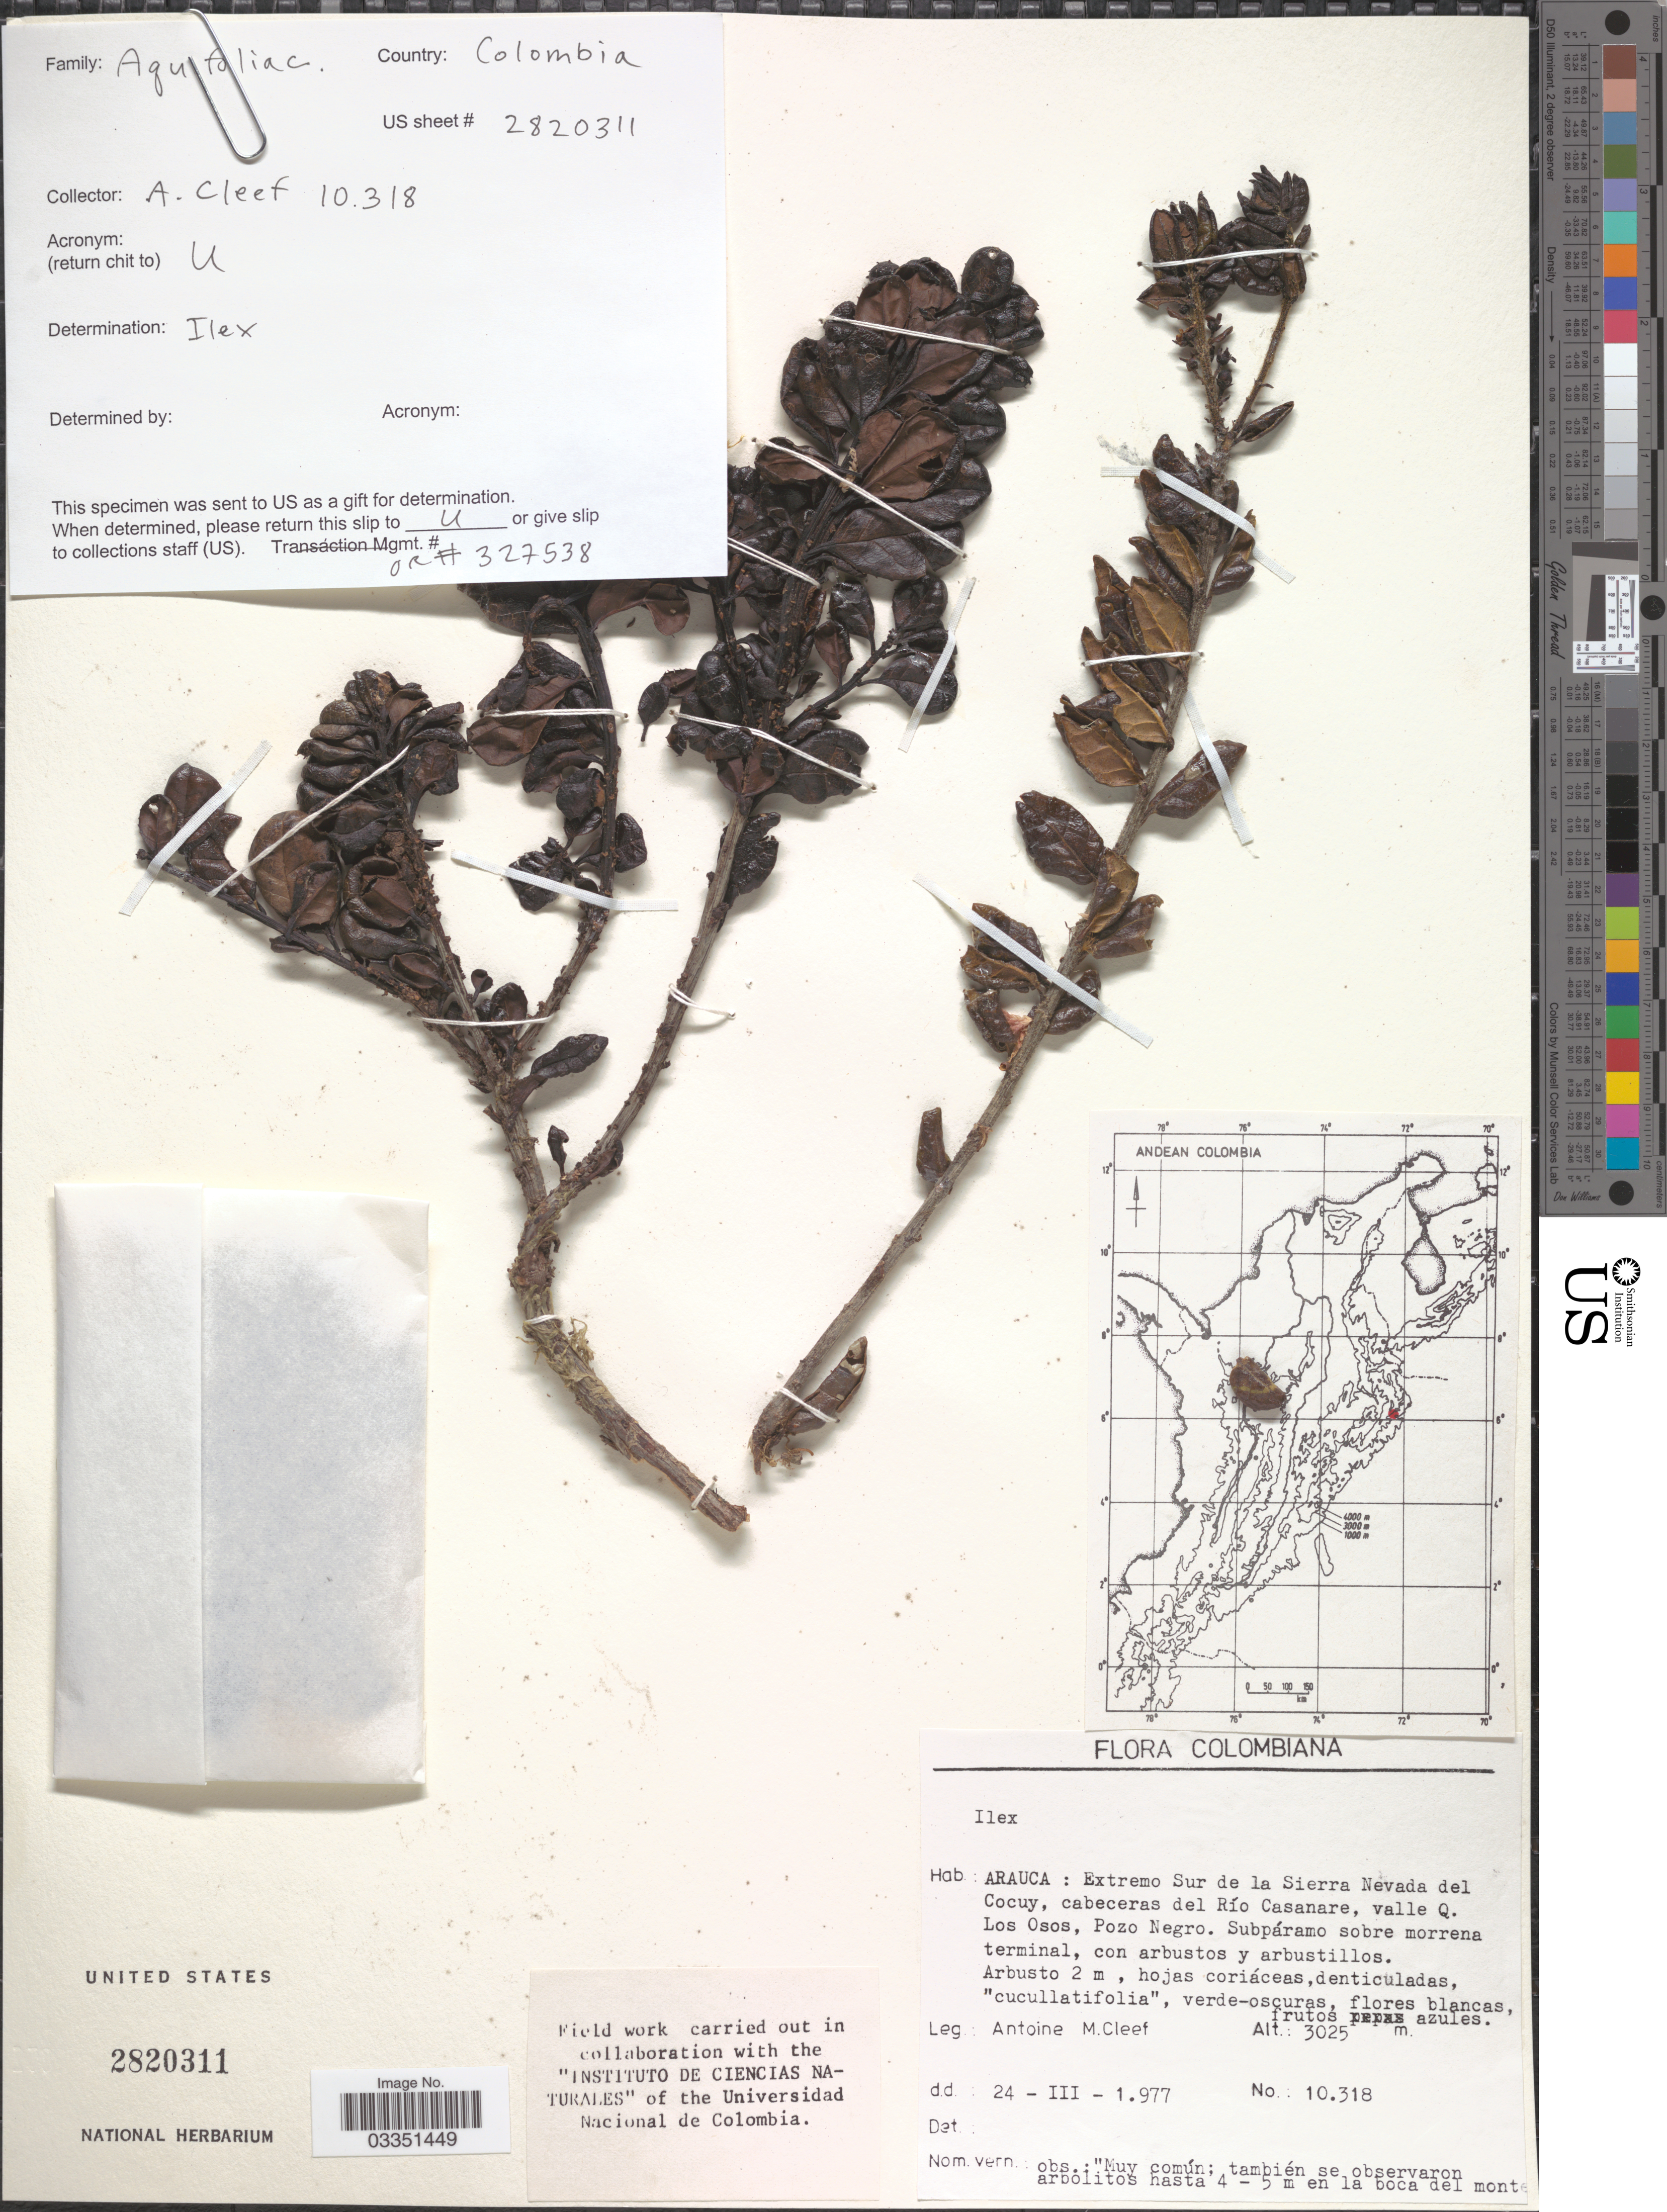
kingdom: Plantae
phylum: Tracheophyta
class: Magnoliopsida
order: Aquifoliales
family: Aquifoliaceae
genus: Ilex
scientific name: Ilex sp.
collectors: A. M. Cleef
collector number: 10318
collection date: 1977-03-24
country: Colombia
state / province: Arauca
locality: Extremo Sur de la Sierra Nevada del Cocuy, cabeceras del Río Casanare, valle Q. Los Osos, Pozo Negro.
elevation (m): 3025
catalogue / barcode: US 2820311